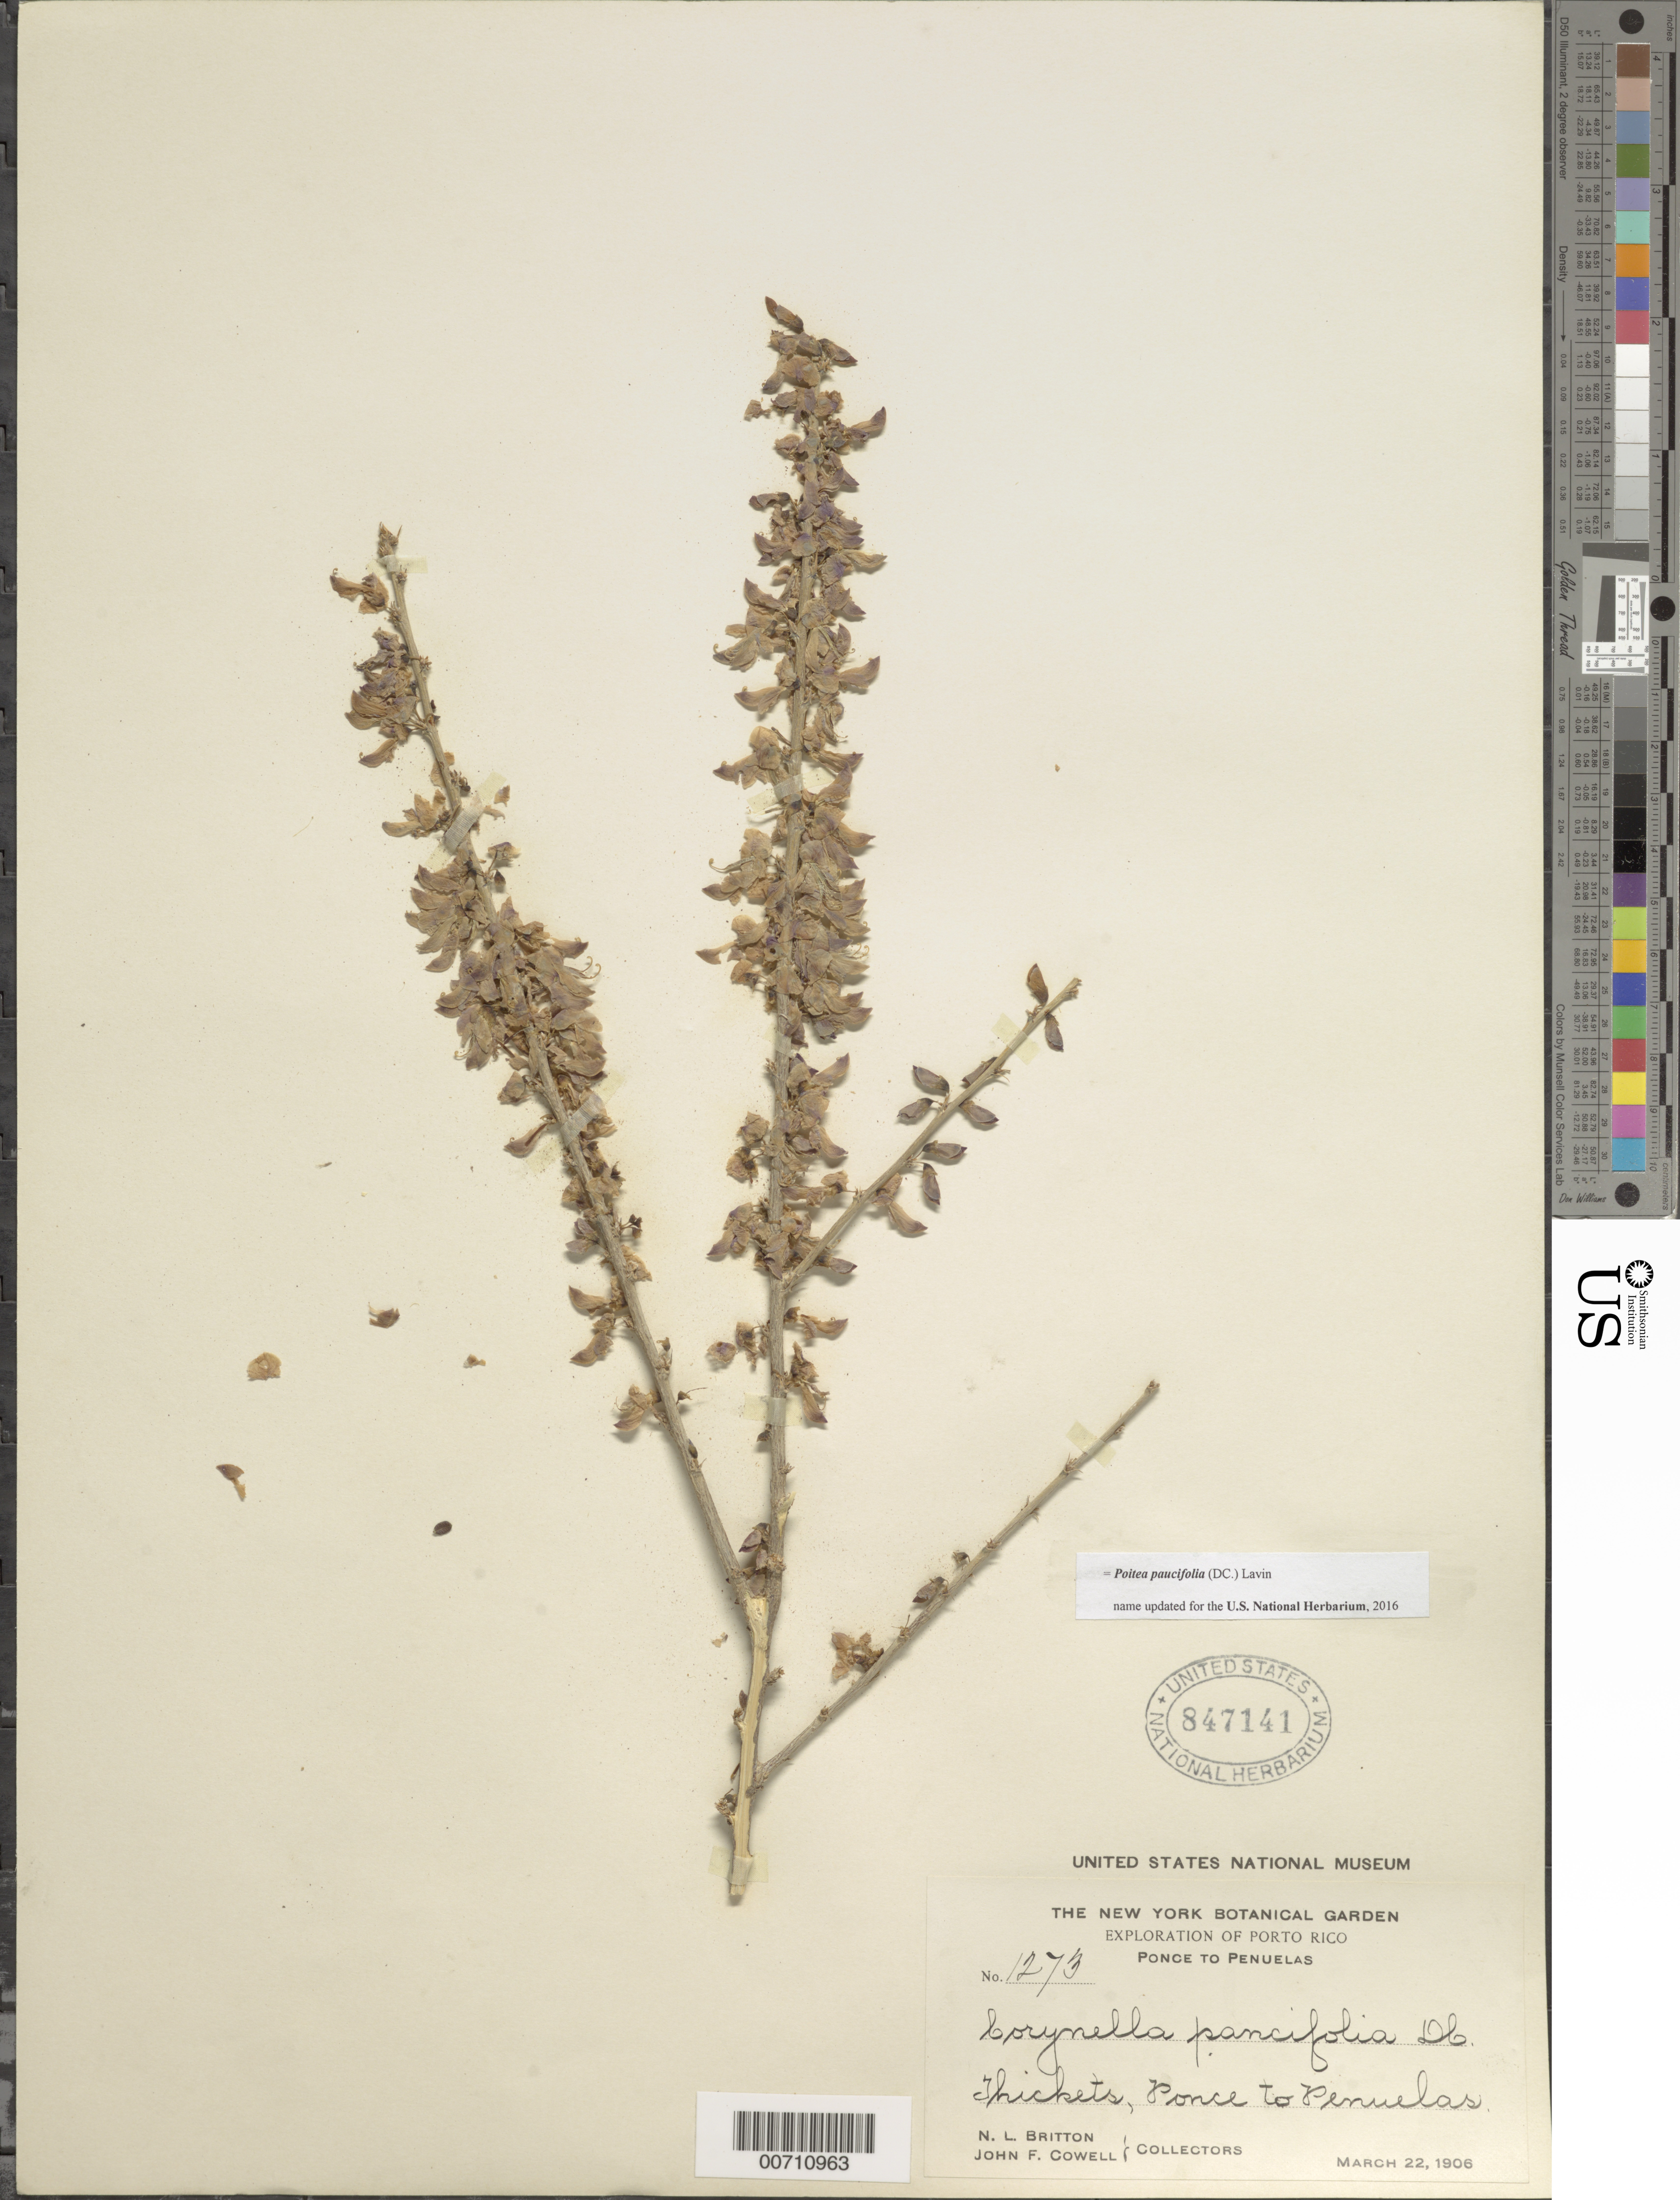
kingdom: Plantae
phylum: Tracheophyta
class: Magnoliopsida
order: Fabales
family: Fabaceae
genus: Poitea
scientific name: Poitea paucifolia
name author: (DC.) Lavin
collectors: N. Britton & J. F. Cowell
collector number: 1273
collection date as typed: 22 Mar 1906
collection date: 1906-03-22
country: Puerto Rico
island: Greater Antilles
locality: Ponce to Penuelas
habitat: Thickets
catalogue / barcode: US 847141